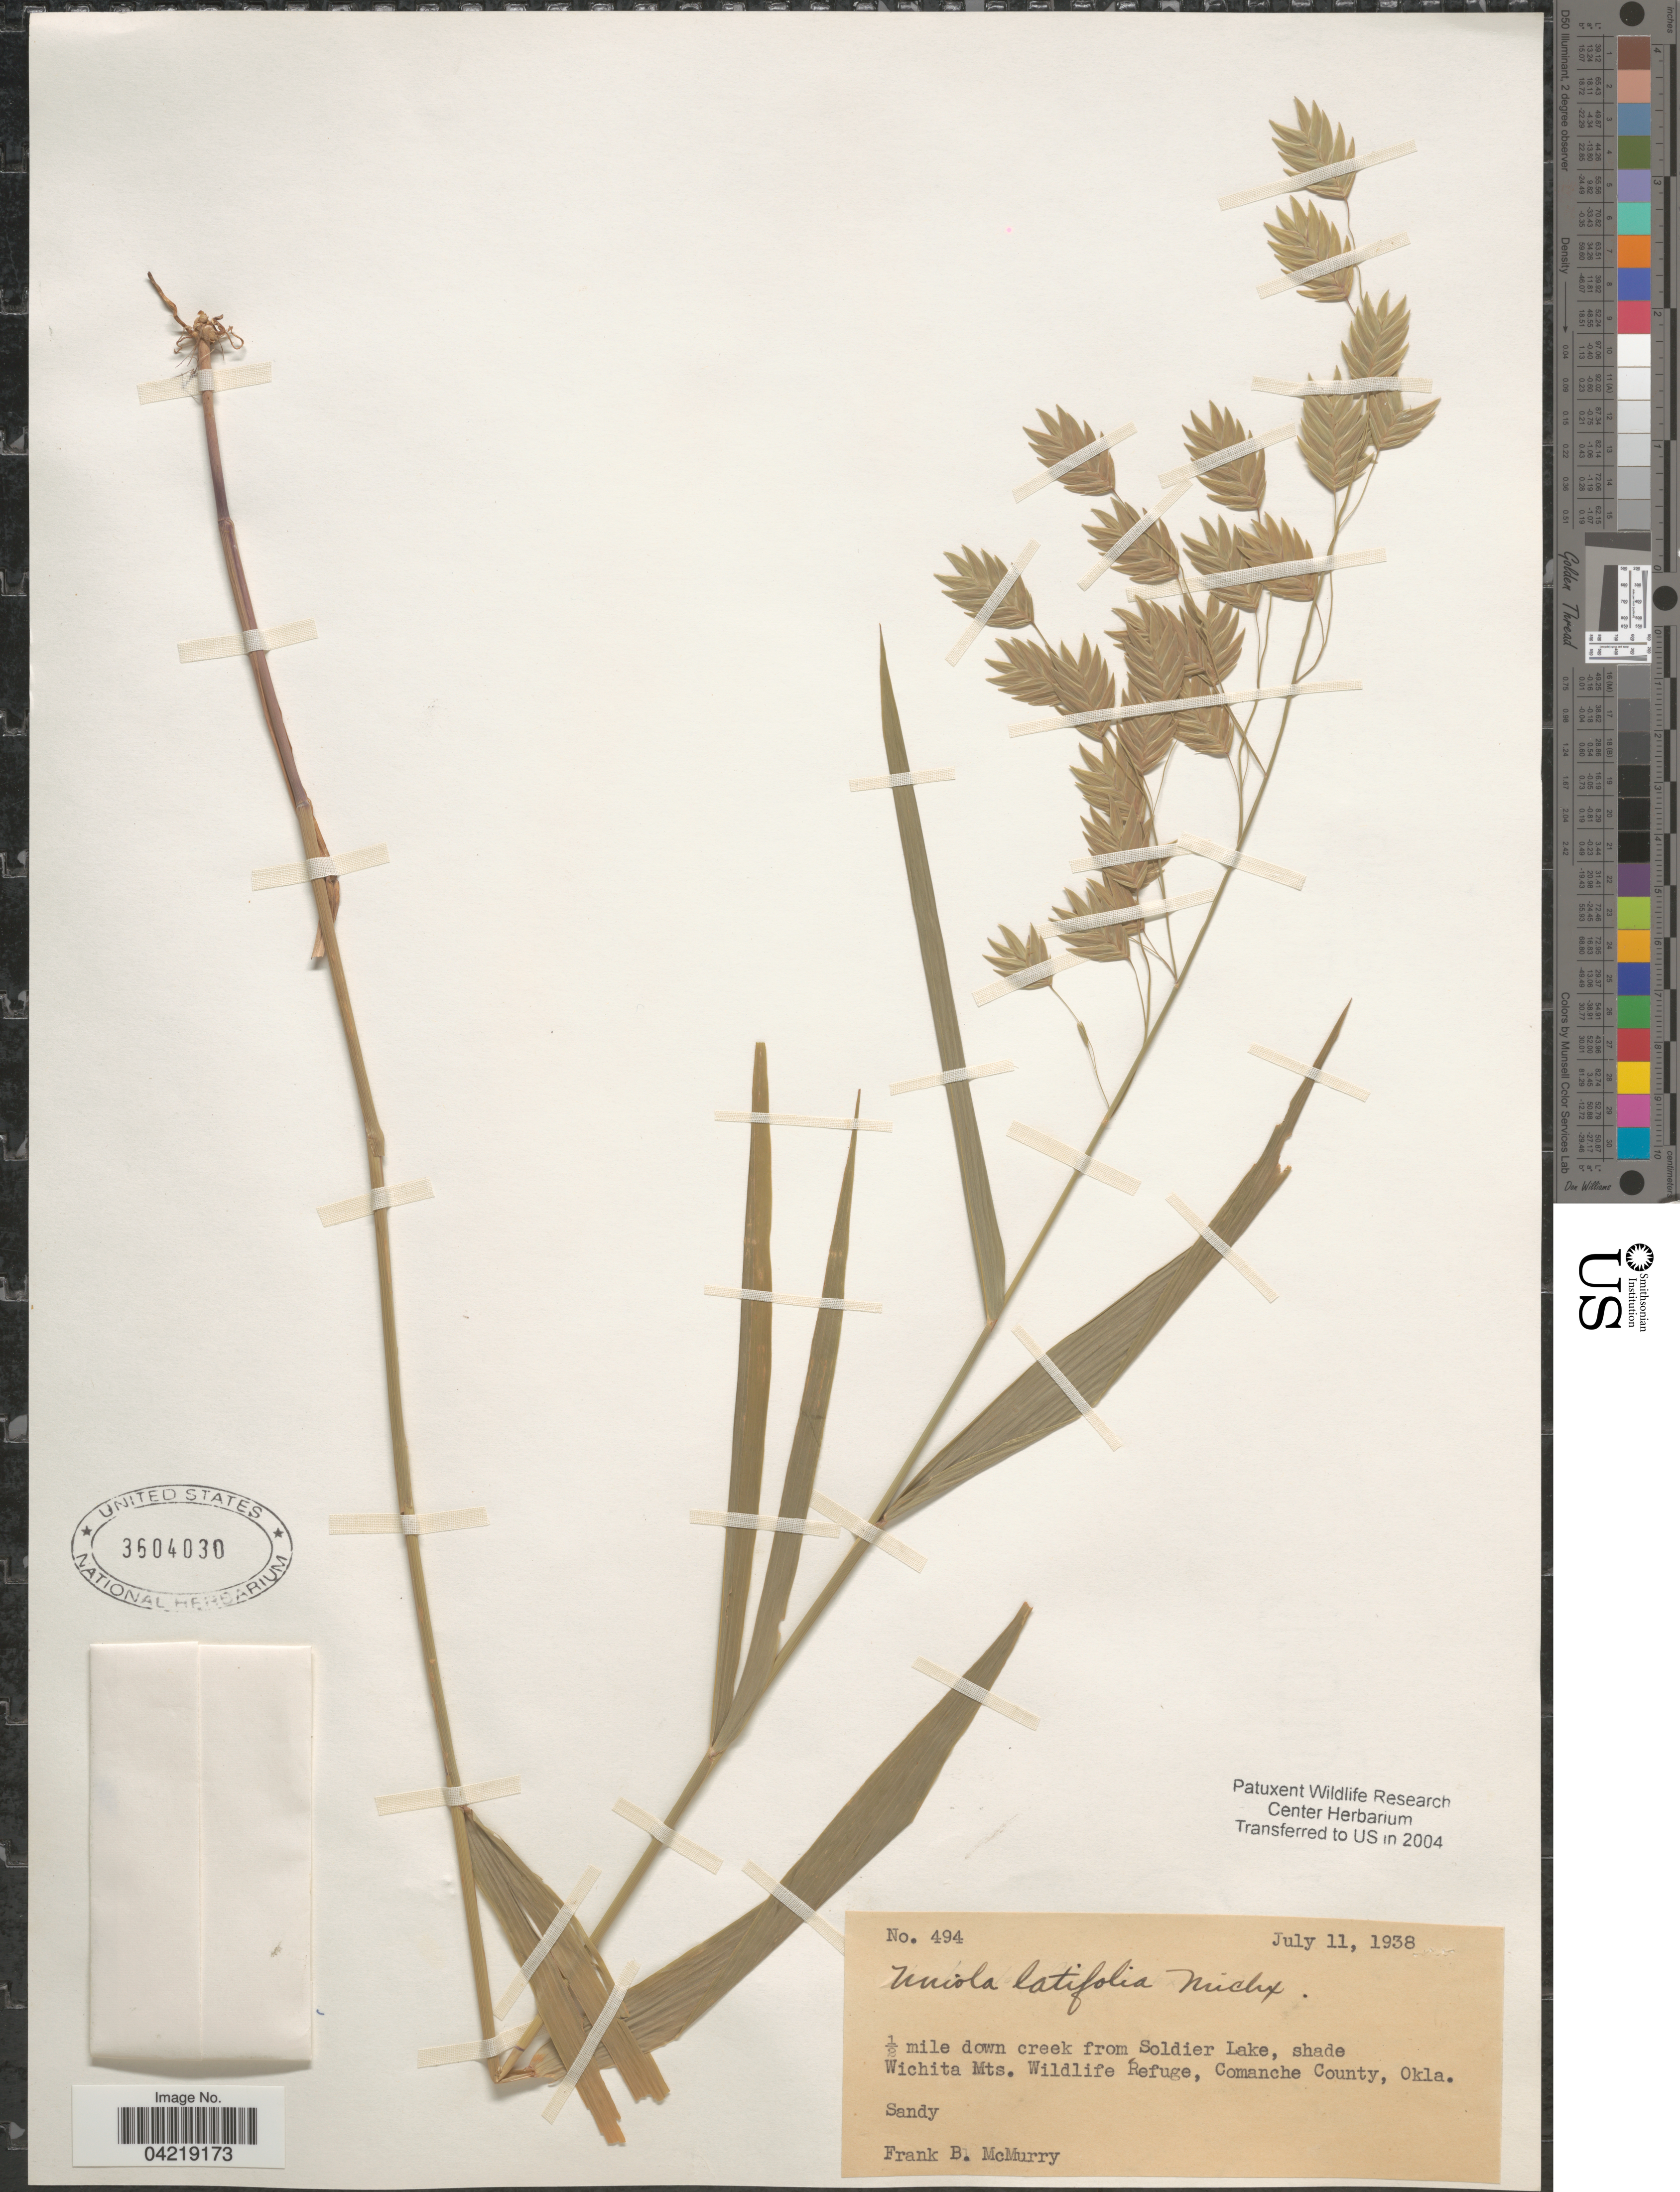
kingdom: Plantae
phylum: Tracheophyta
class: Liliopsida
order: Poales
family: Poaceae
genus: Chasmanthium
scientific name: Chasmanthium latifolium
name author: (Michx.) H.O. Yates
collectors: F. B. McMurry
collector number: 494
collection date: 1938-07-11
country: United States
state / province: Oklahoma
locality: ½ mile down creek from Soldier Lake, shade Whichita Mts. Wildlife Refuge, Comanche County.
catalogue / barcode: US 3604030